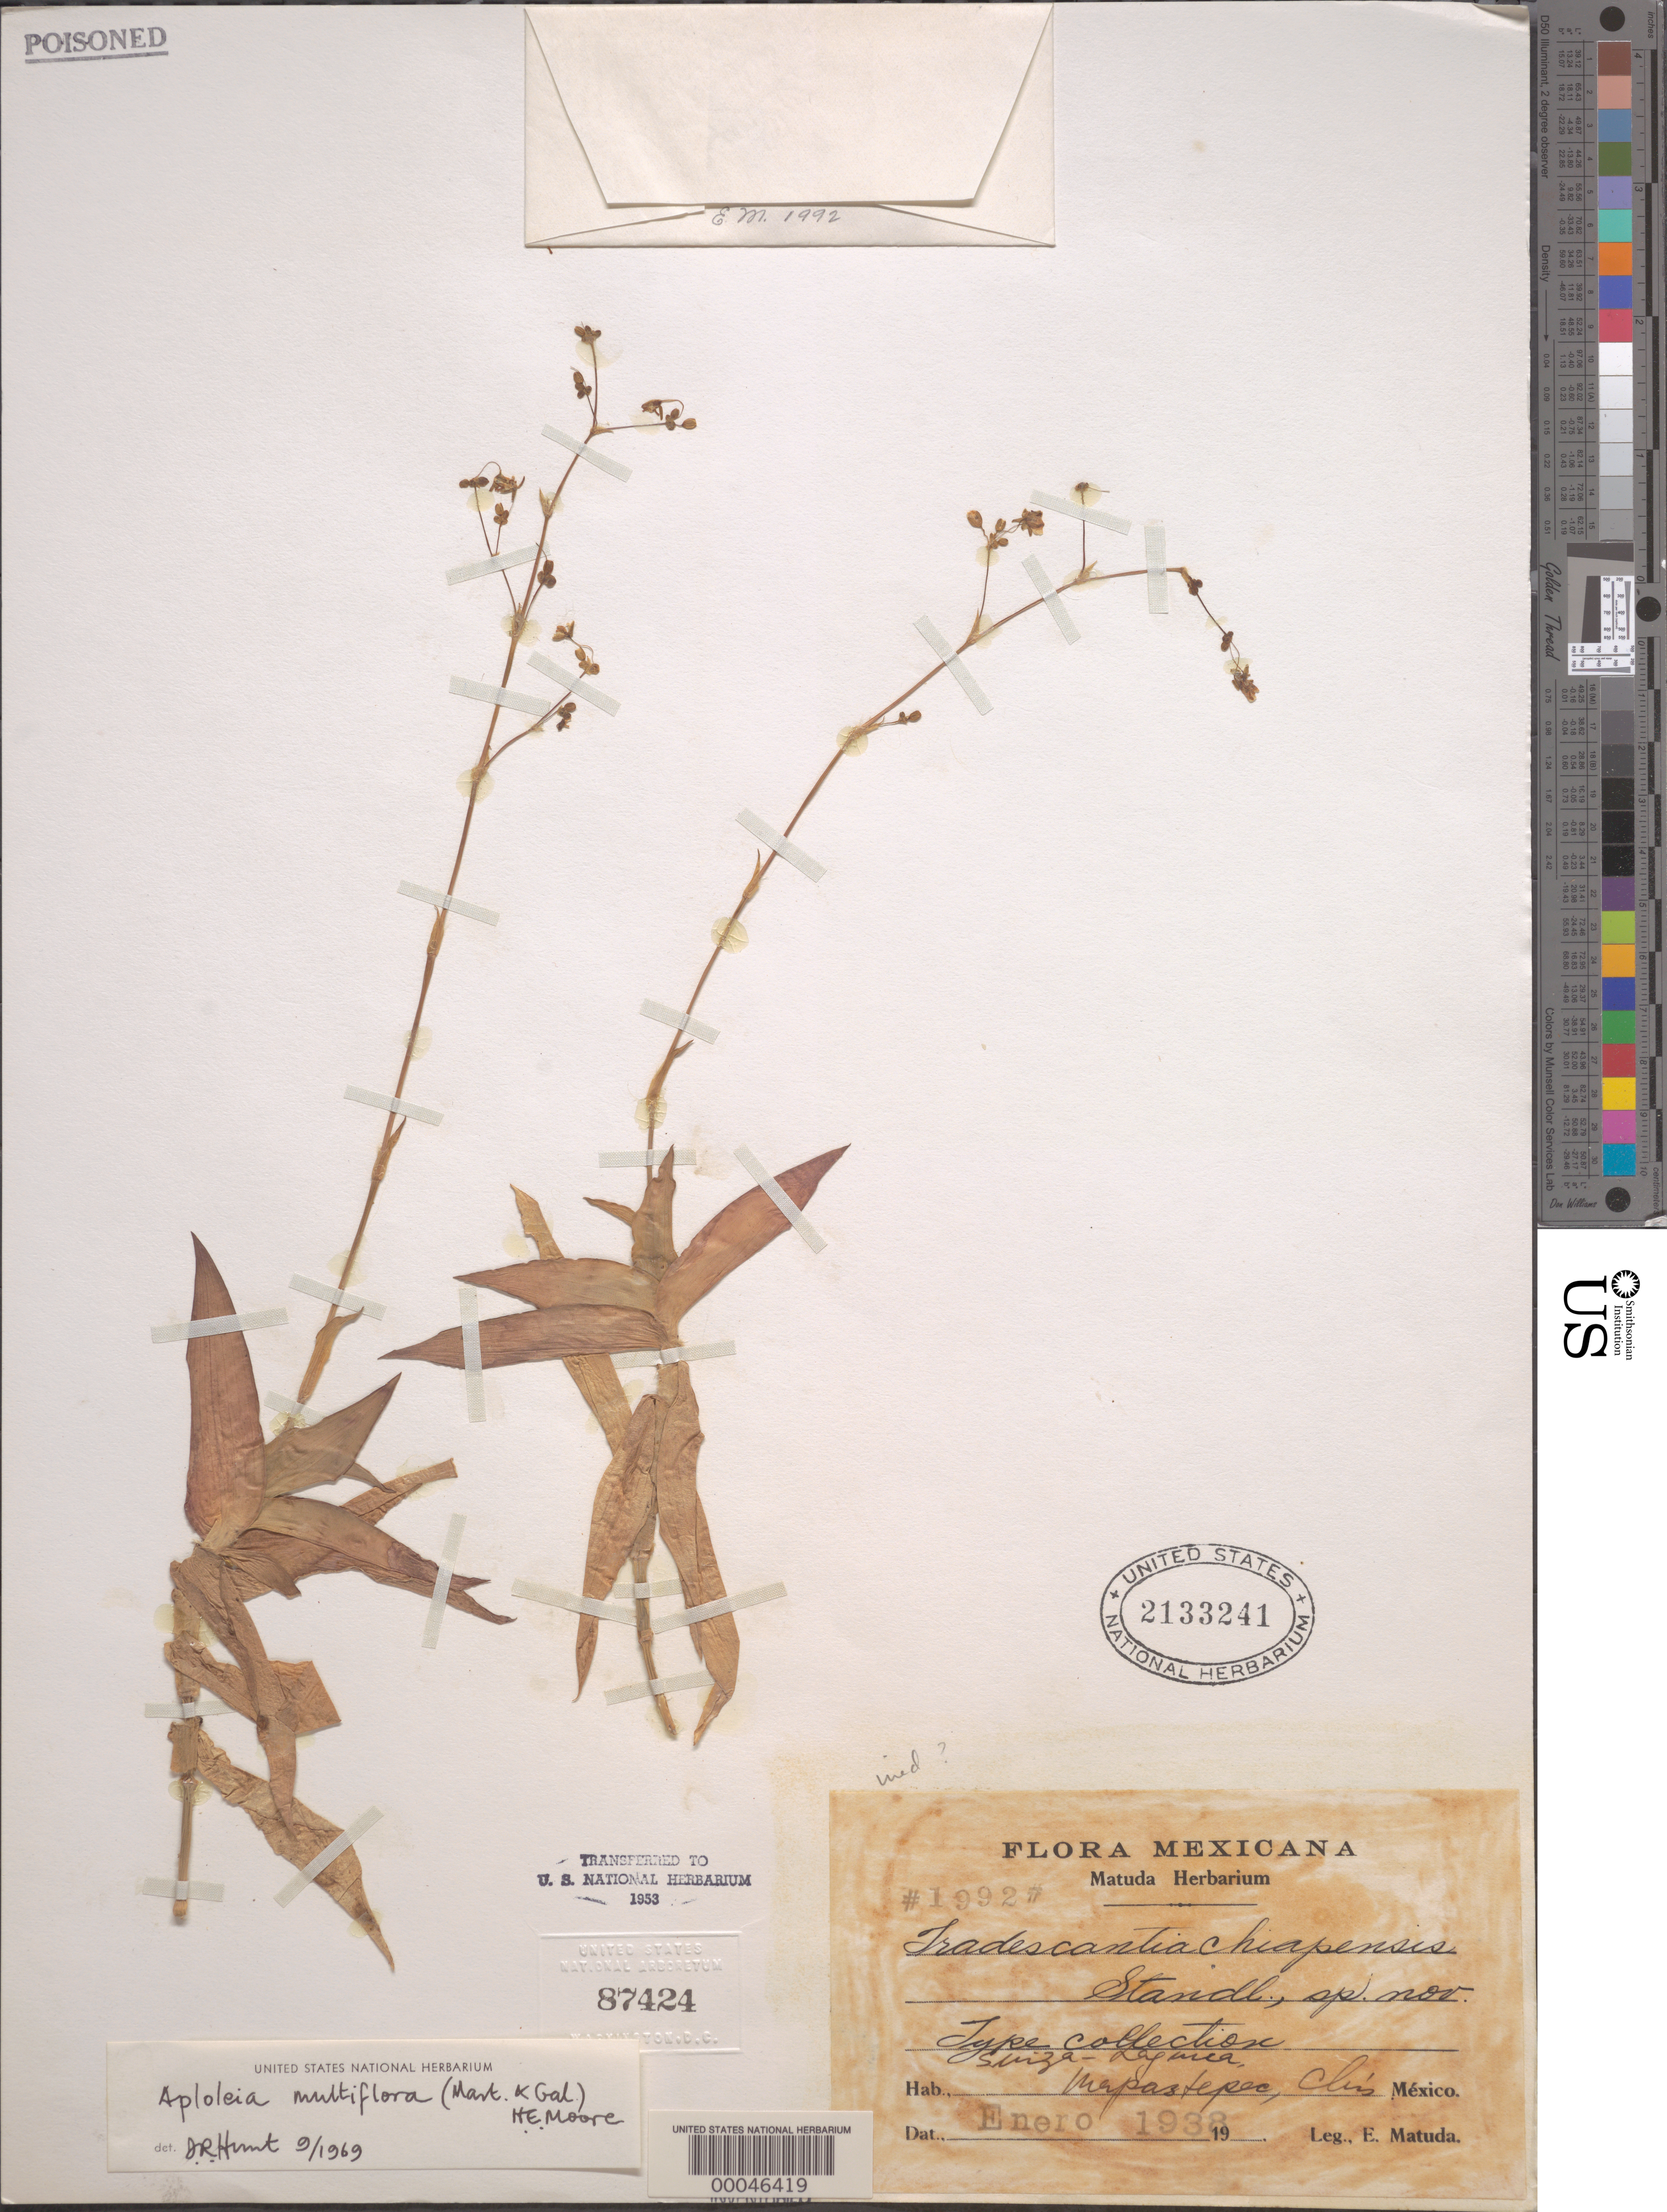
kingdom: Plantae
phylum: Tracheophyta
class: Liliopsida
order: Commelinales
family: Commelinaceae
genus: Callisia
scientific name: Callisia multiflora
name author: (M. Martens & Galeotti) Standl.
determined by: Hunt, D. R.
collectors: E. Matuda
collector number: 1992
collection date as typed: Jan 1938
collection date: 1938-01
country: Mexico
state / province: Chihuahua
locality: Mapastepec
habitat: Laguna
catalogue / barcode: US 2133241